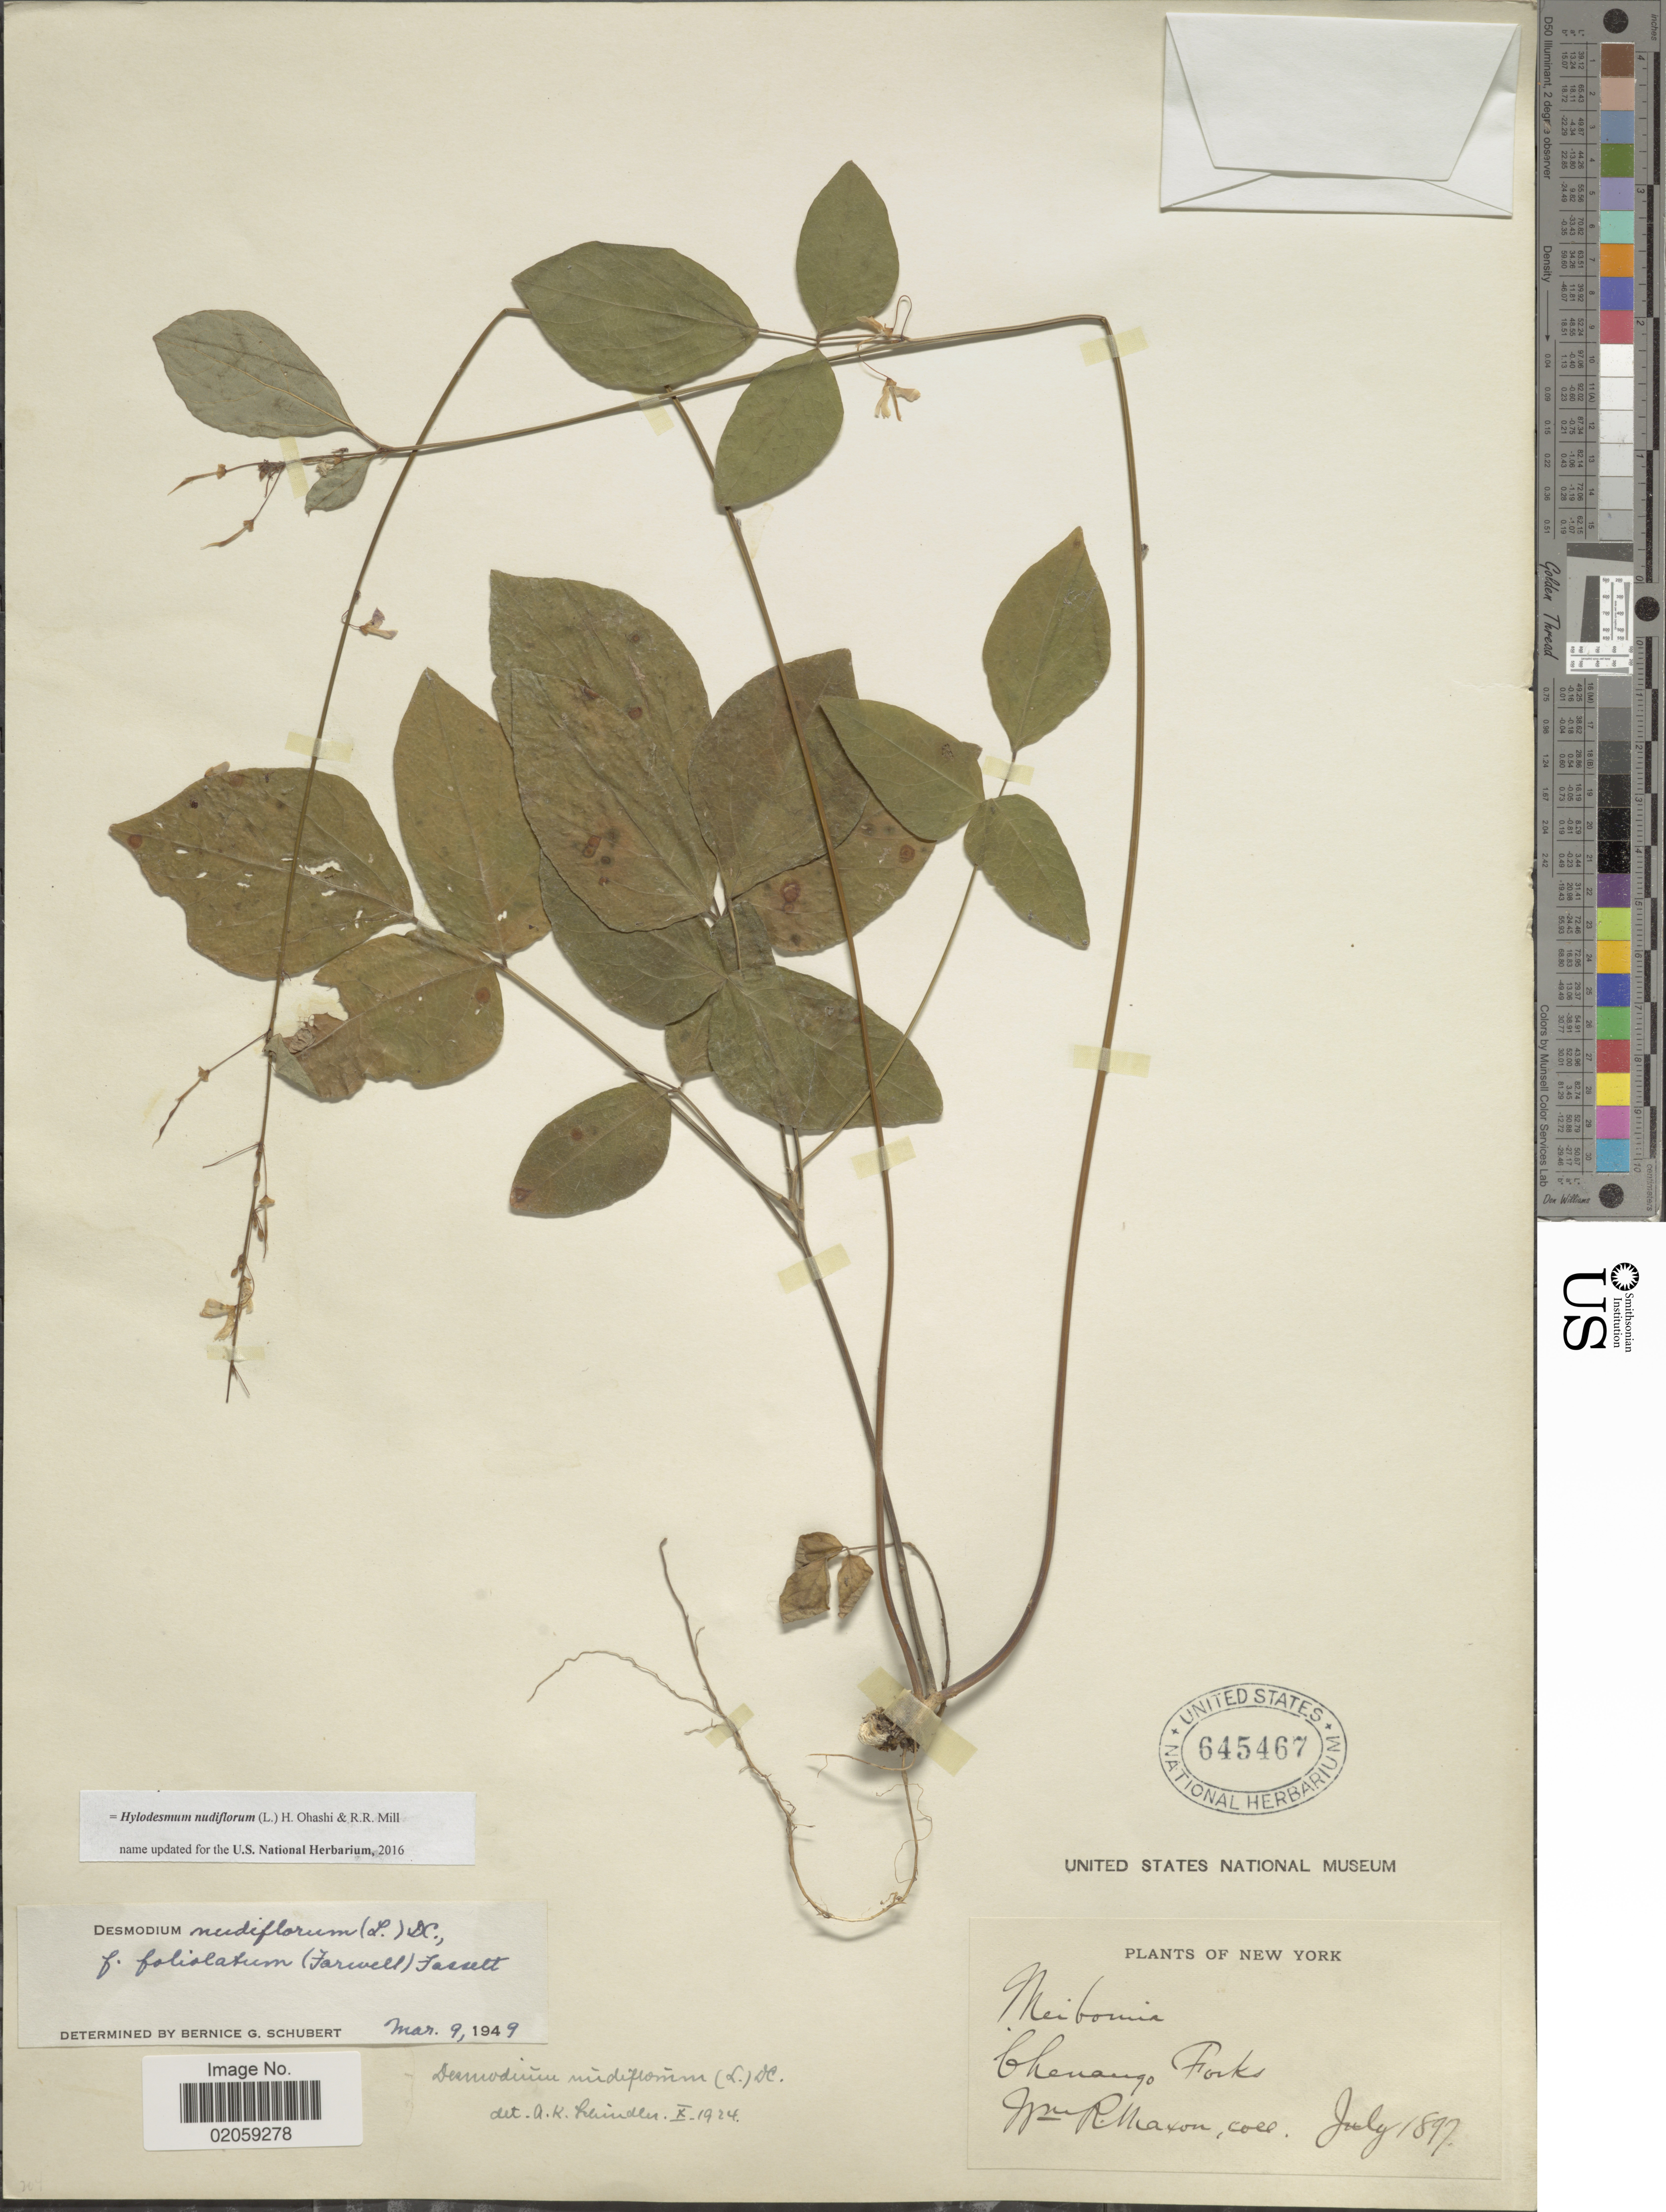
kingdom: Plantae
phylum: Tracheophyta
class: Magnoliopsida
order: Fabales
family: Fabaceae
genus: Hylodesmum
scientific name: Hylodesmum nudiflorum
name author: (L.) H. Ohashi & R.R. Mill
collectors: W. R. Maxon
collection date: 1897-07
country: United States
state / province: New York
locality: Chenango Forks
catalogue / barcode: US 645467